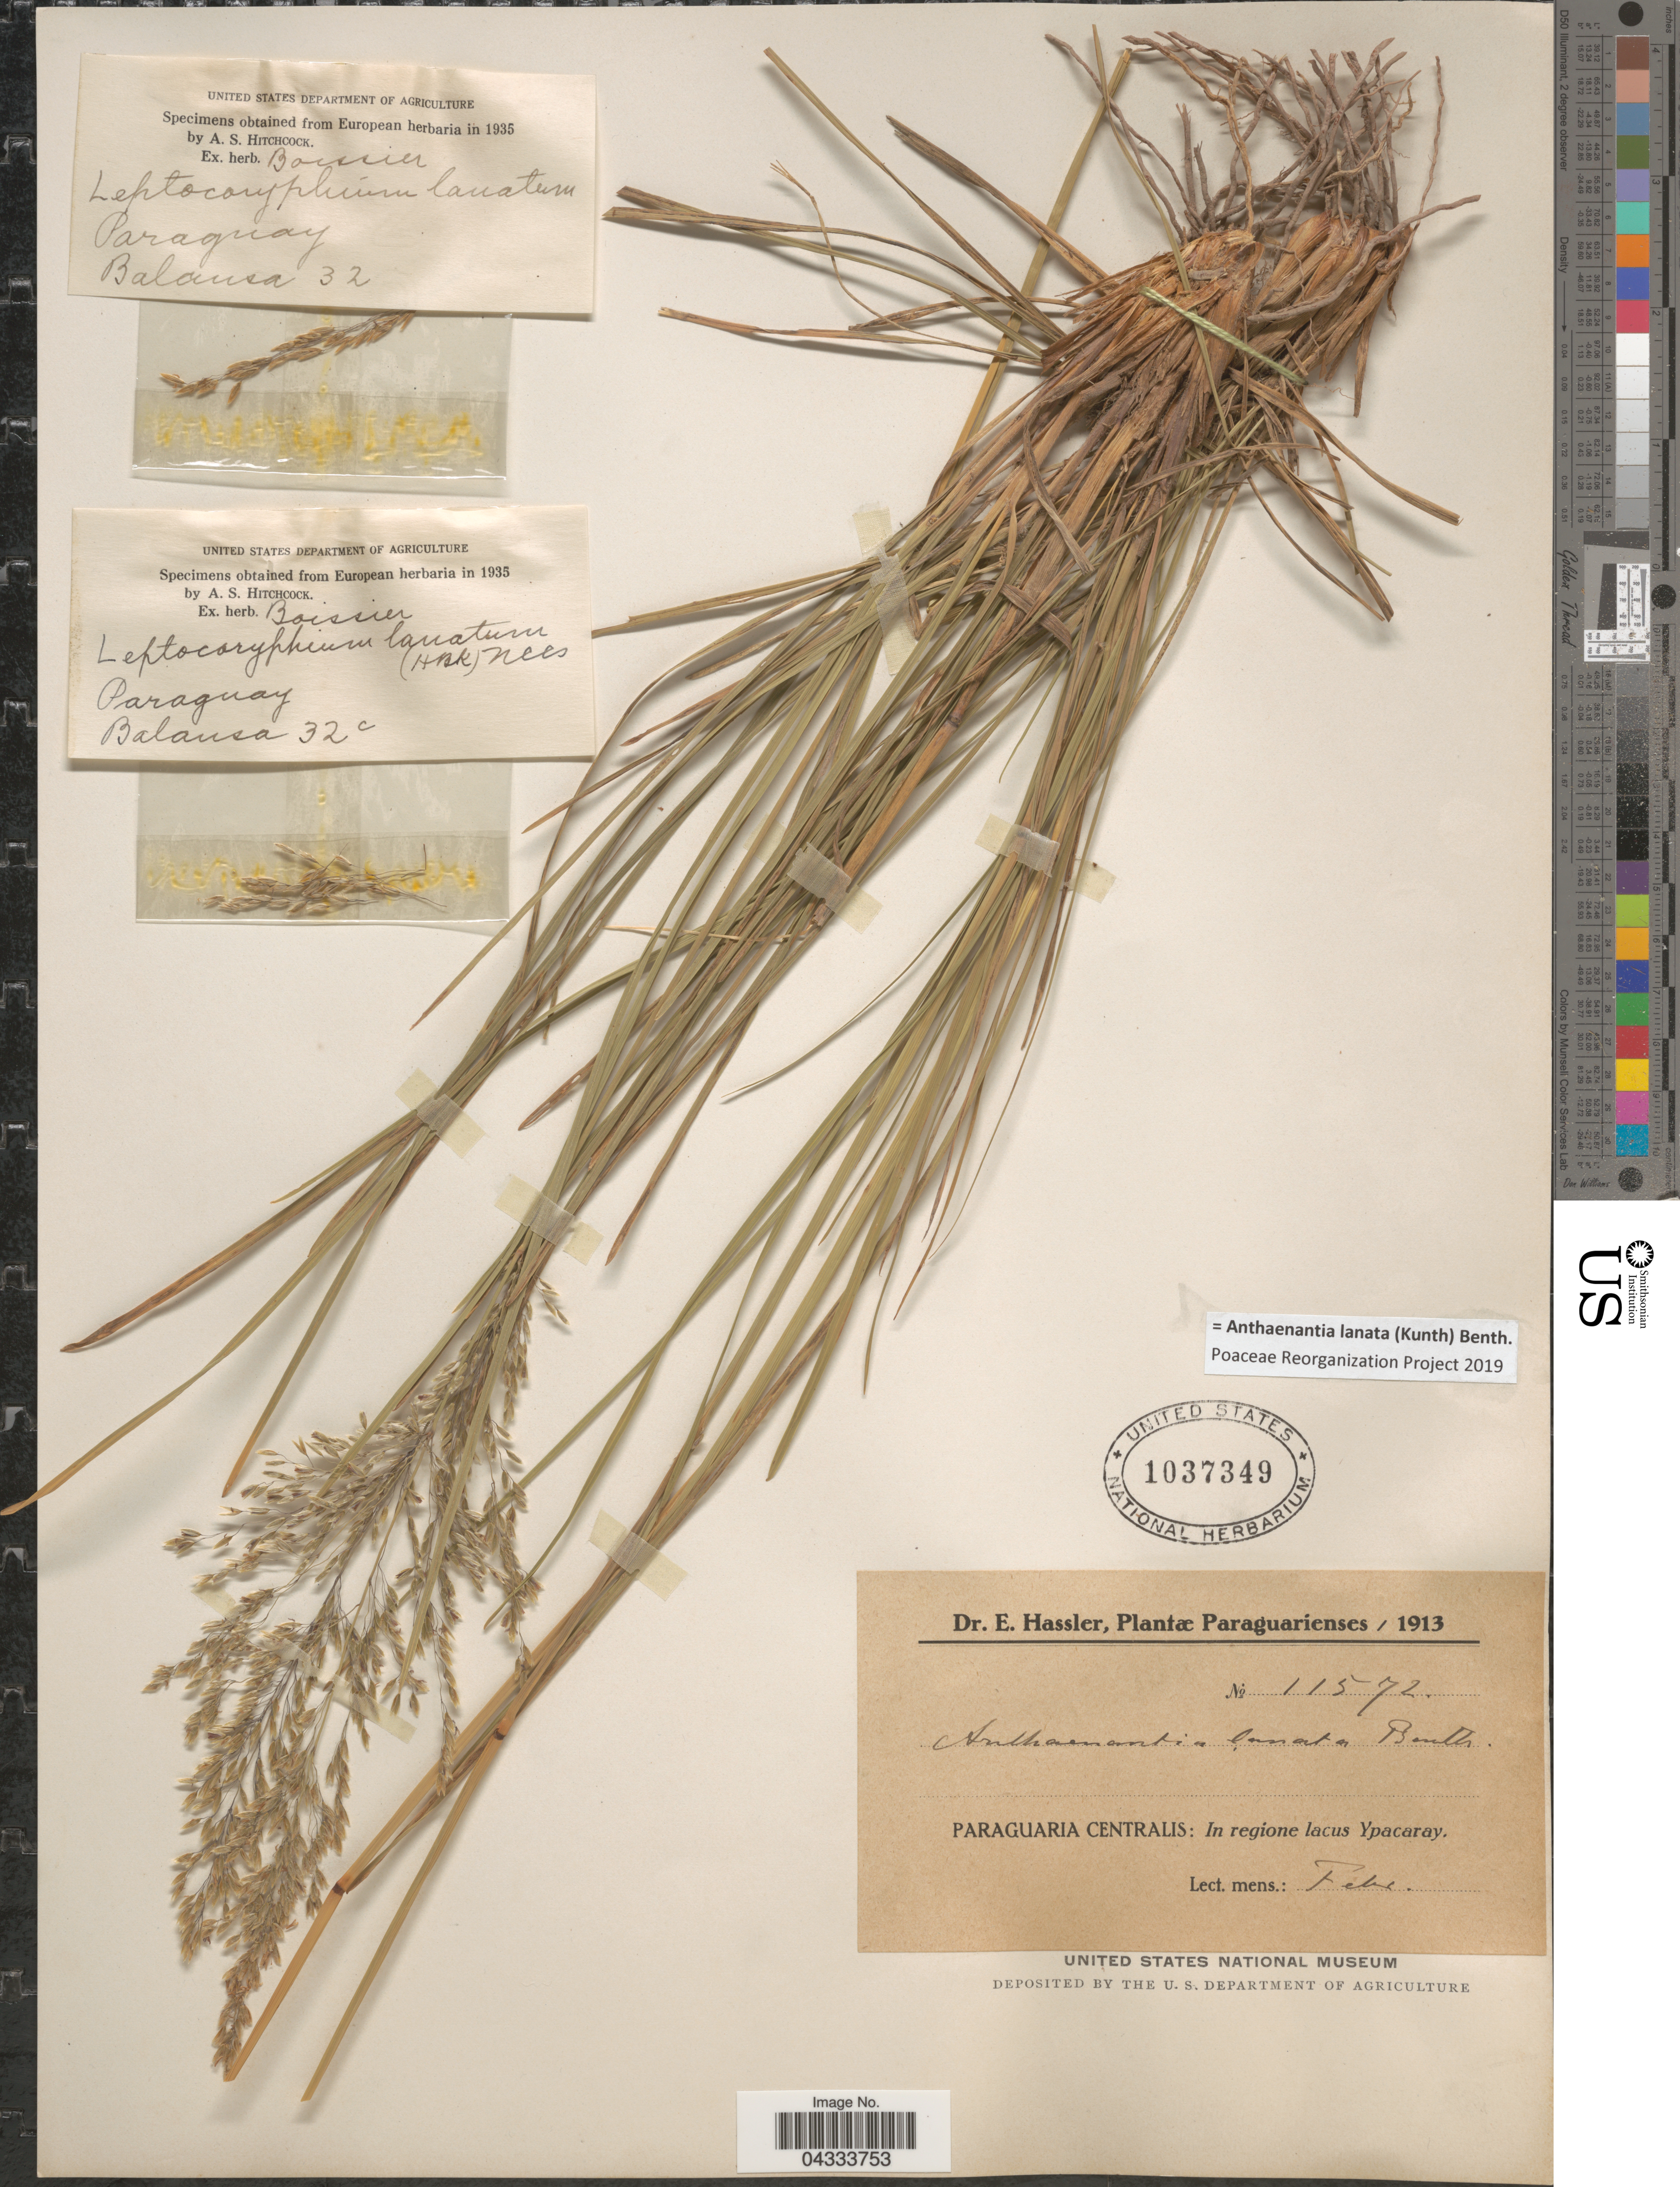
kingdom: Plantae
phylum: Tracheophyta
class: Liliopsida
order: Poales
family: Poaceae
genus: Anthaenantia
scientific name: Anthaenantia lanata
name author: (Kunth) Benth.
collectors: -. Balansa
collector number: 32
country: Paraguay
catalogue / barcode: US 1037349-2